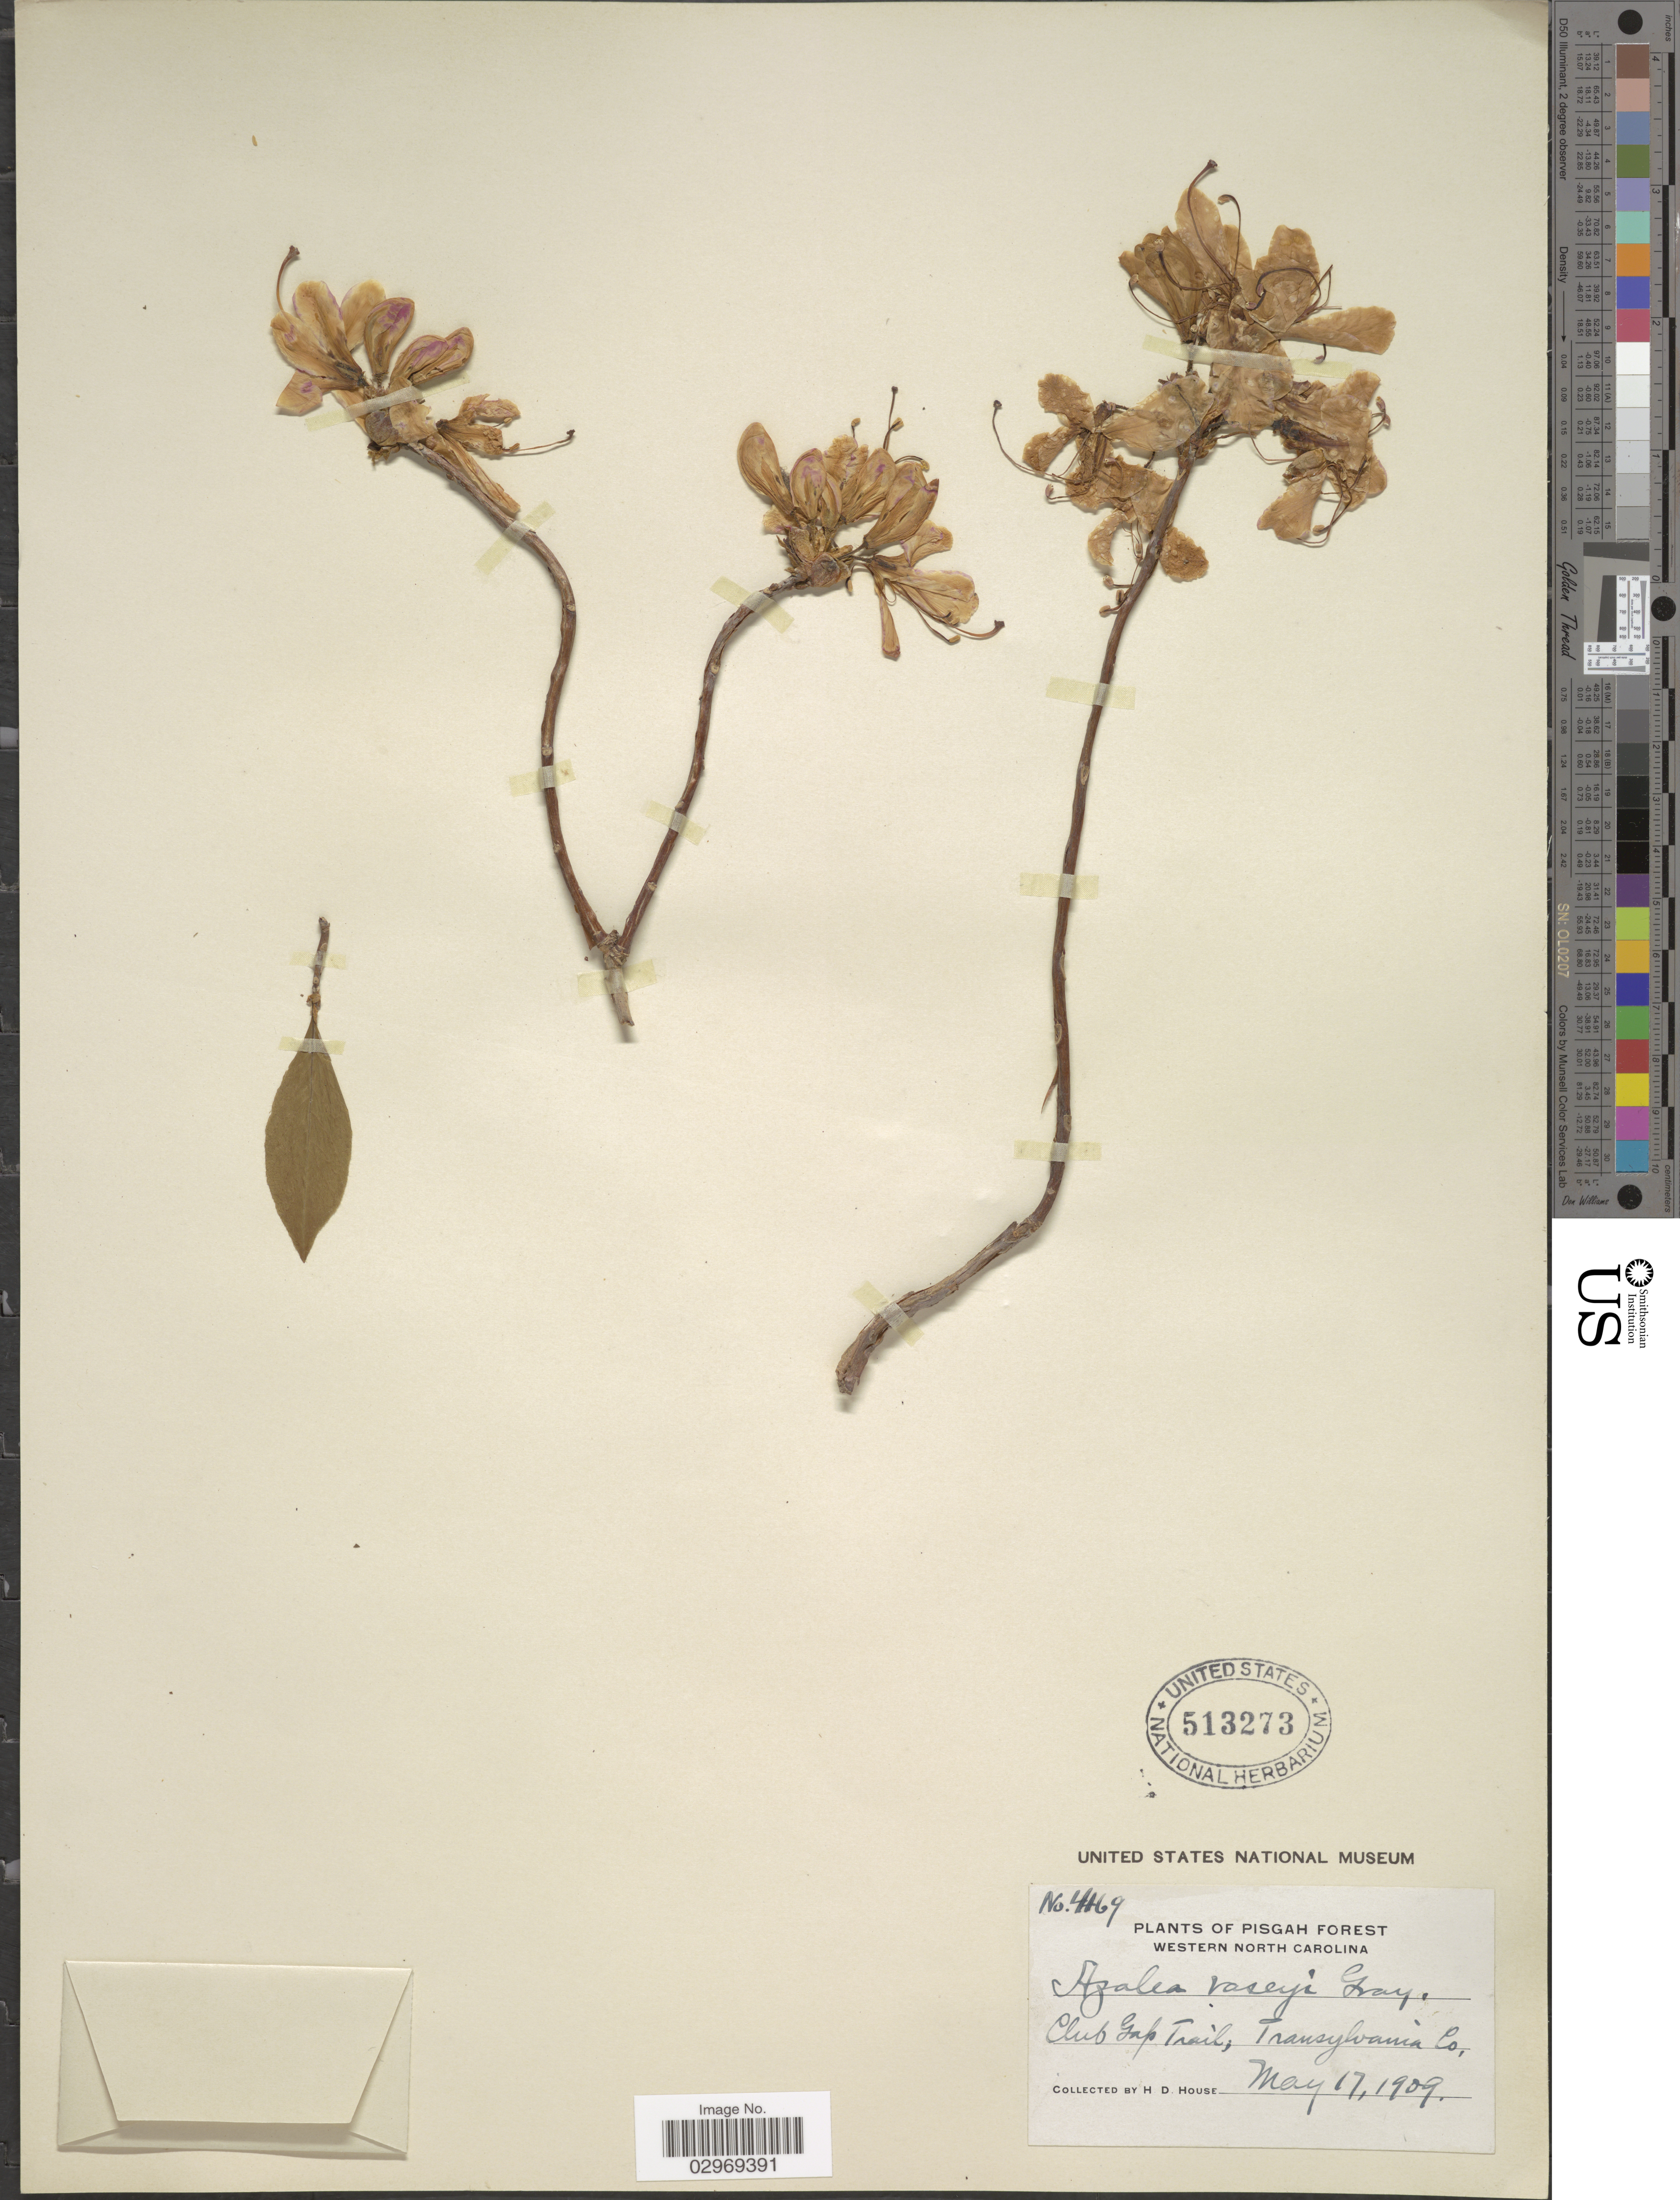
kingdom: Plantae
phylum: Tracheophyta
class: Magnoliopsida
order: Ericales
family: Ericaceae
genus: Rhododendron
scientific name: Rhododendron vaseyi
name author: A. Gray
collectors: H. D. House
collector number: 4169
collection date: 1909-05-17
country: United States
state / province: North Carolina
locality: Pisgah Forest. Western North Carolina. Club Gap Trail, Transylvania Co.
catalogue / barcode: US 513273